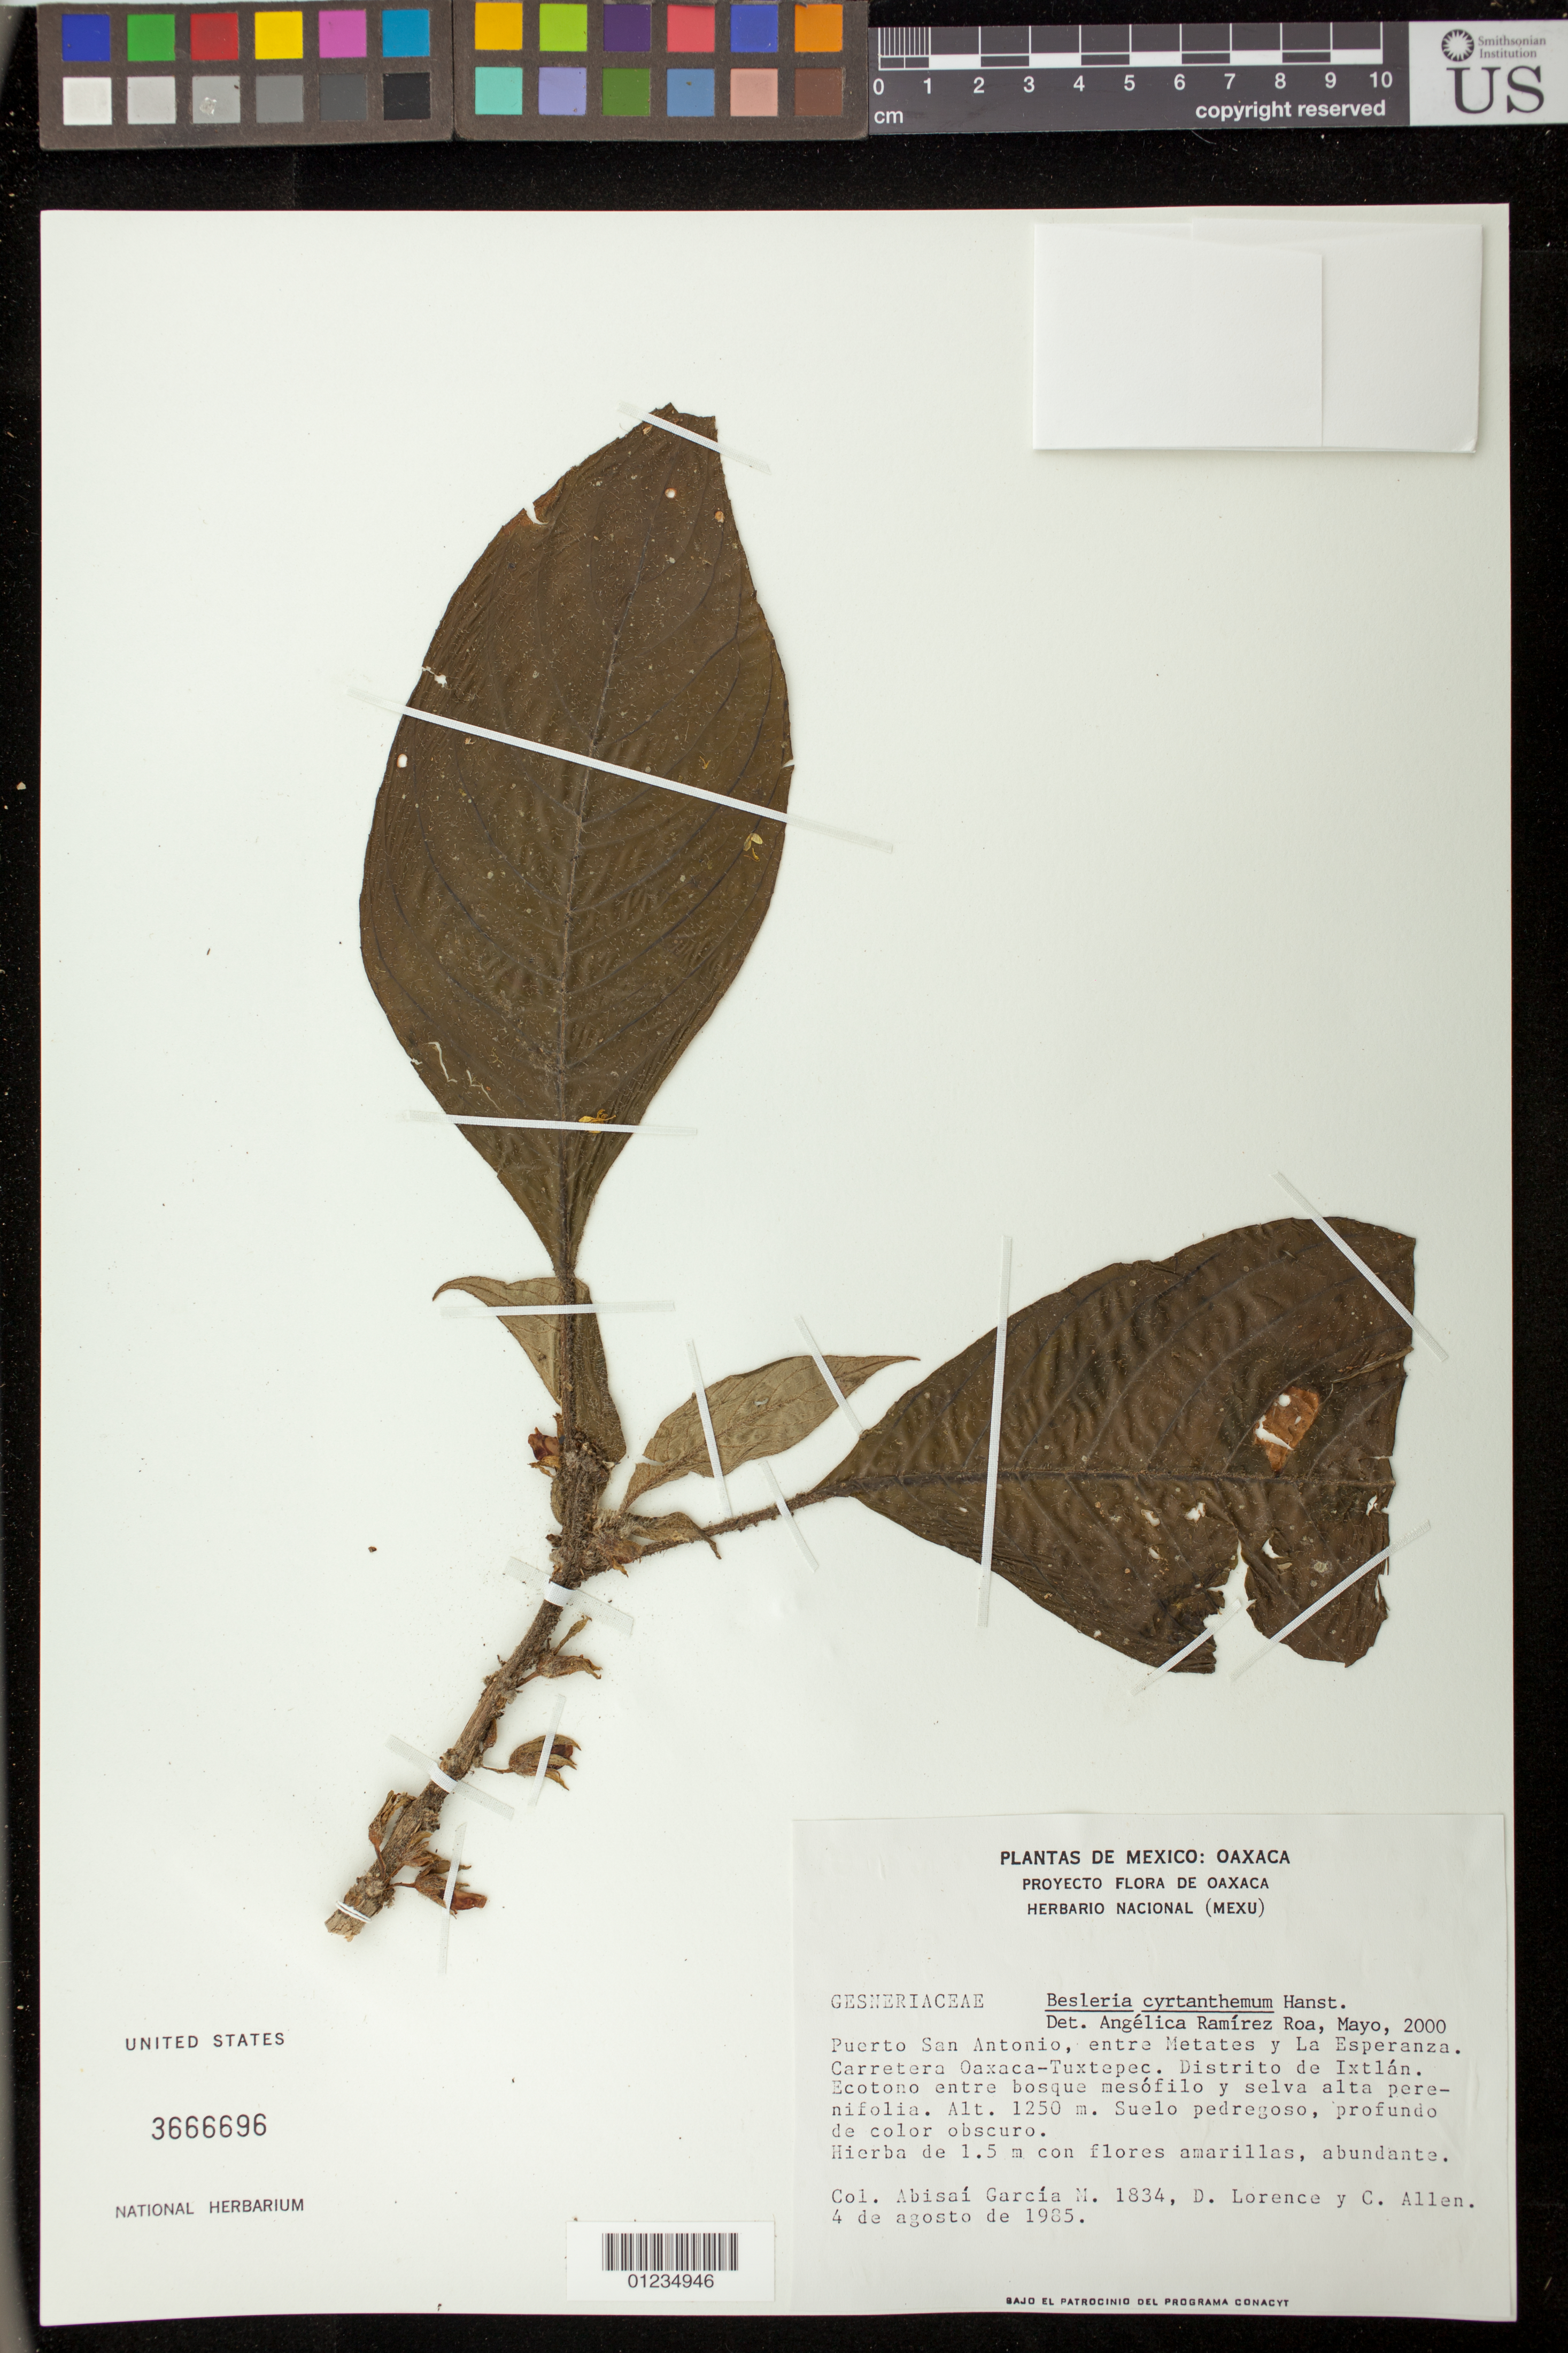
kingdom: Plantae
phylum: Tracheophyta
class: Magnoliopsida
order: Lamiales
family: Gesneriaceae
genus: Besleria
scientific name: Besleria cyrtanthemum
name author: Hanst.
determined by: Ramírez-Roa, A.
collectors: A. García M., D. Lorence & C. Allen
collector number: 1834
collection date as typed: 04 Aug 1985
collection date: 1985-08-04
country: Mexico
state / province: Oaxaca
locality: Puerto San Antonio, entre Metates y La Esperanza, carretera Oaxaca-Tuxtepec, Distrito de Ixtlán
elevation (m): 1250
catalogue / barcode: US 3666696